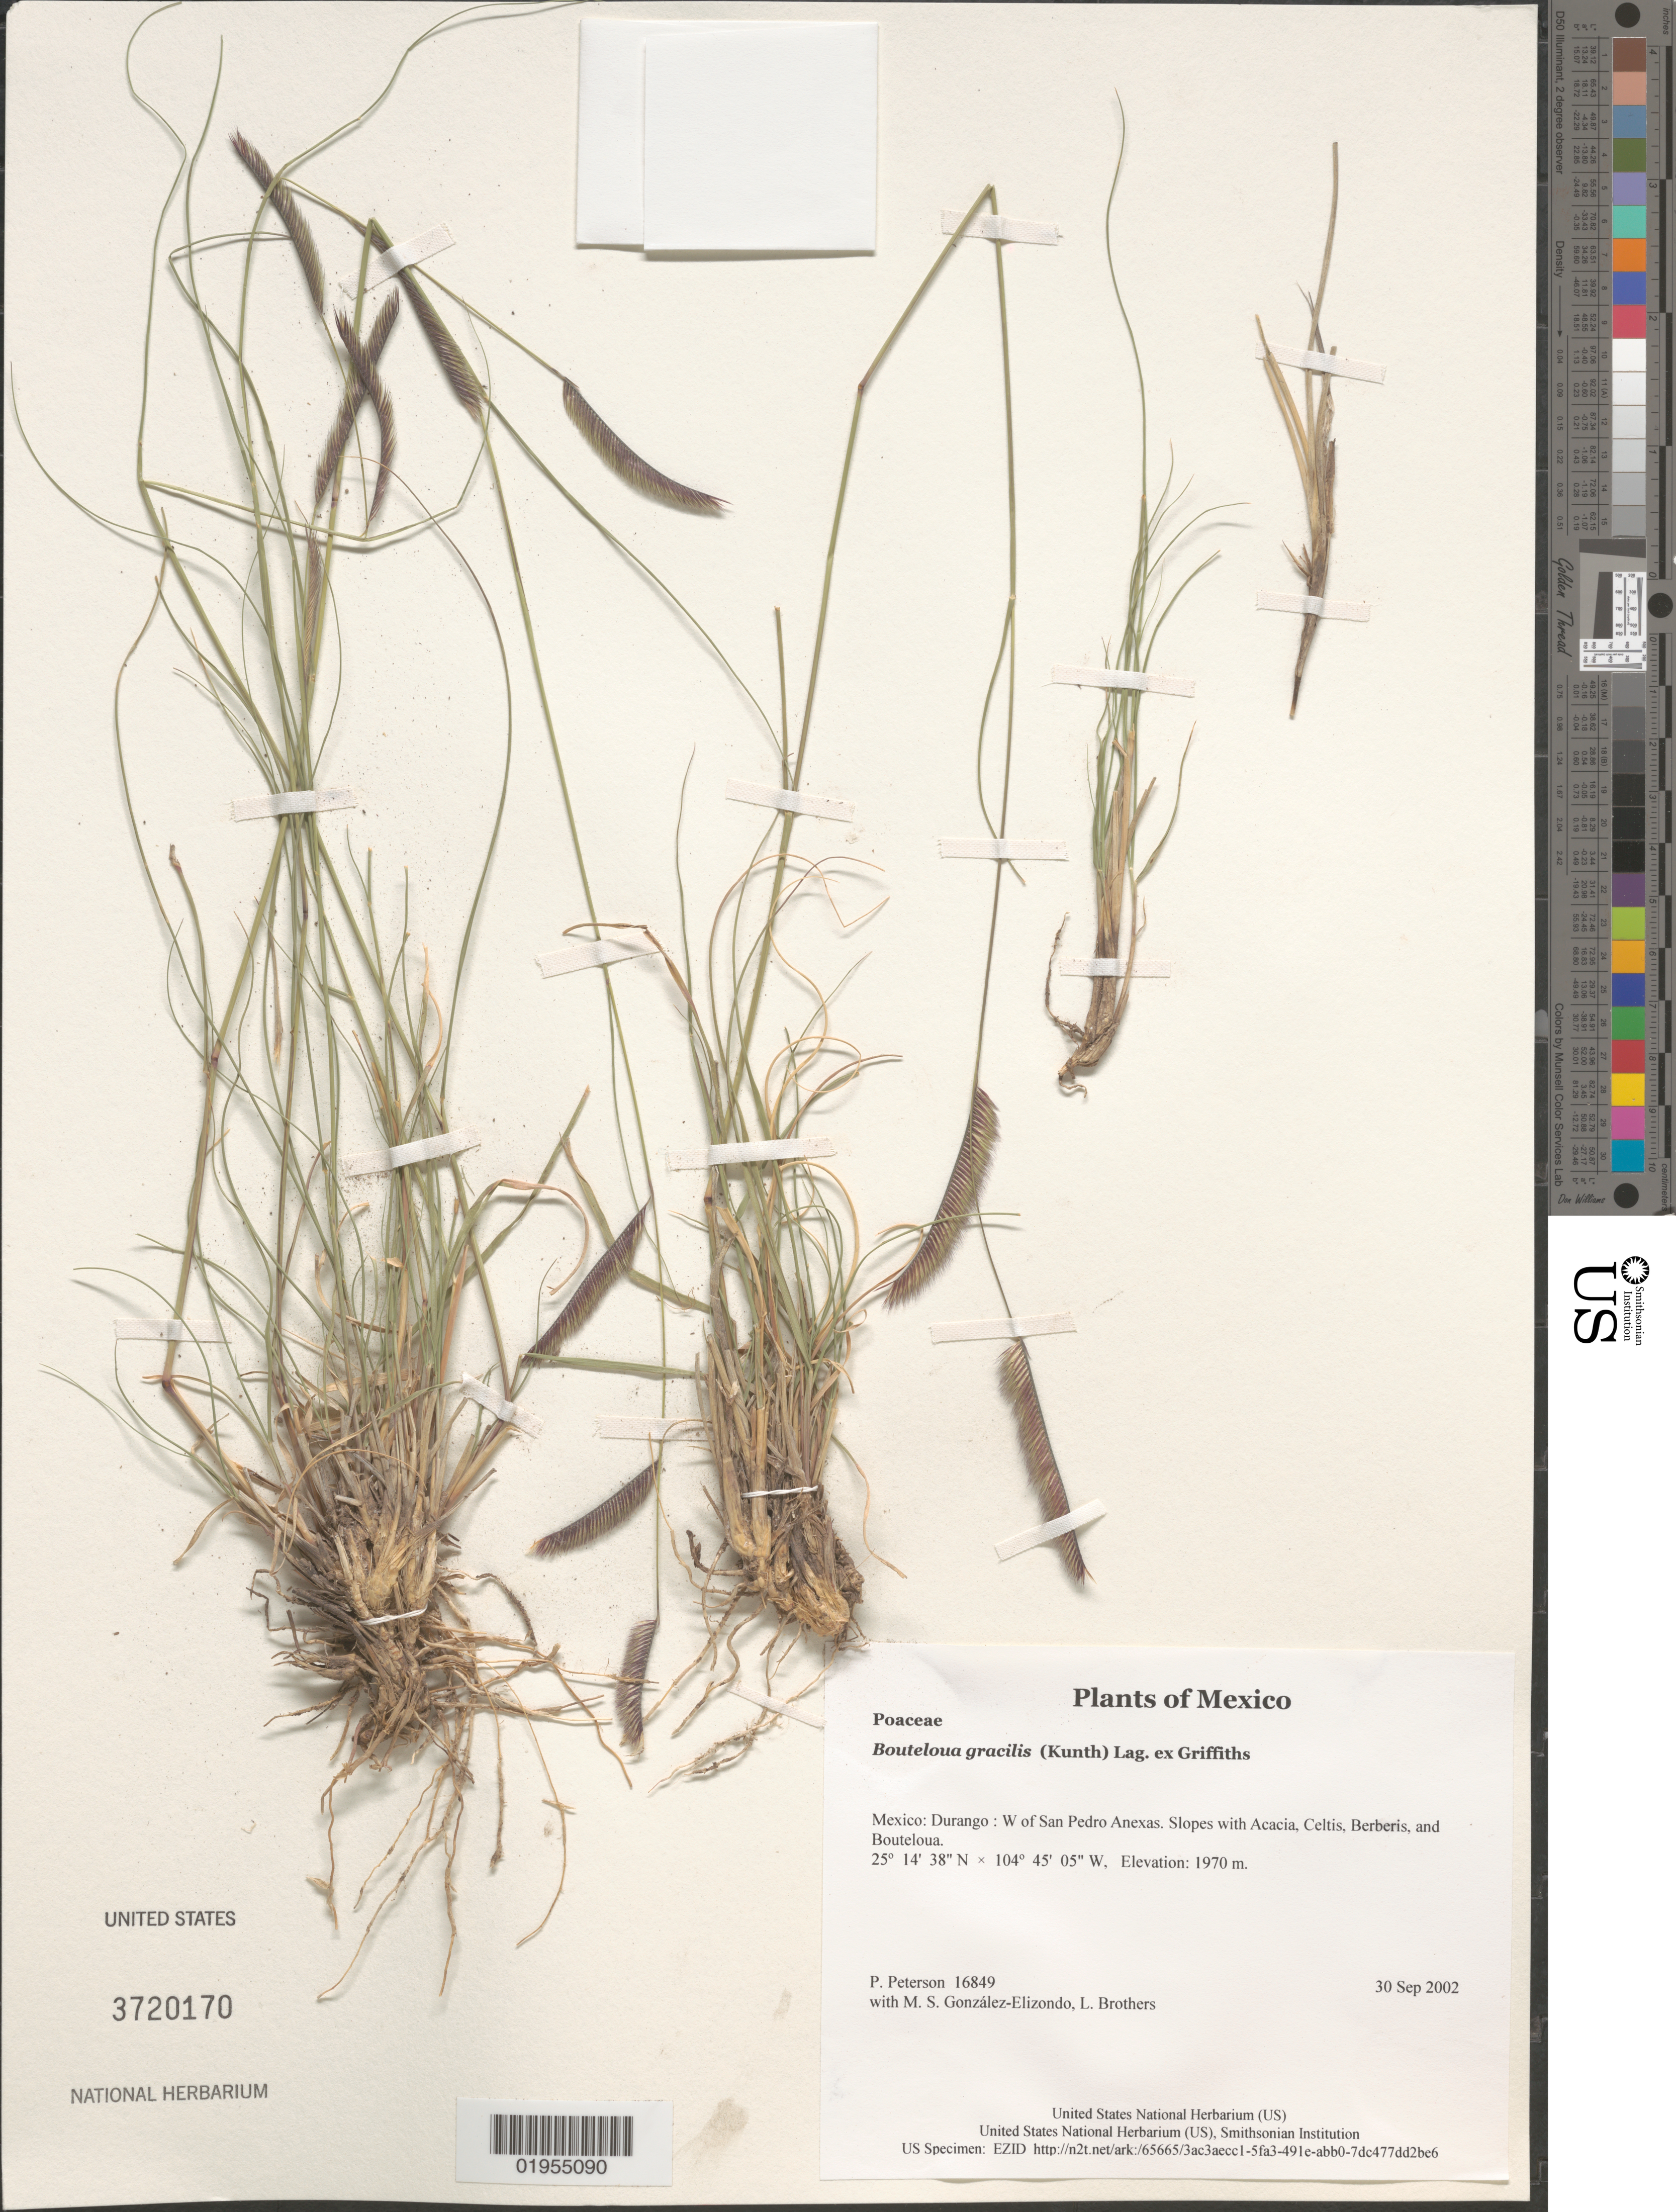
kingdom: Plantae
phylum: Tracheophyta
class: Liliopsida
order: Poales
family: Poaceae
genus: Bouteloua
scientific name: Bouteloua gracilis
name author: (Kunth) Lag. ex Griffiths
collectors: P. M. Peterson, M. S. González-Elizondo & L. E. Brothers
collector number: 16849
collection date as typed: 30 Sep 2002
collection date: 2002-09-30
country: Mexico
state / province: Durango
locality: W of San Pedro Anexas. Slopes with Acacia, Celtis, Berberis, and Bouteloua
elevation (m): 1970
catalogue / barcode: US 3720170